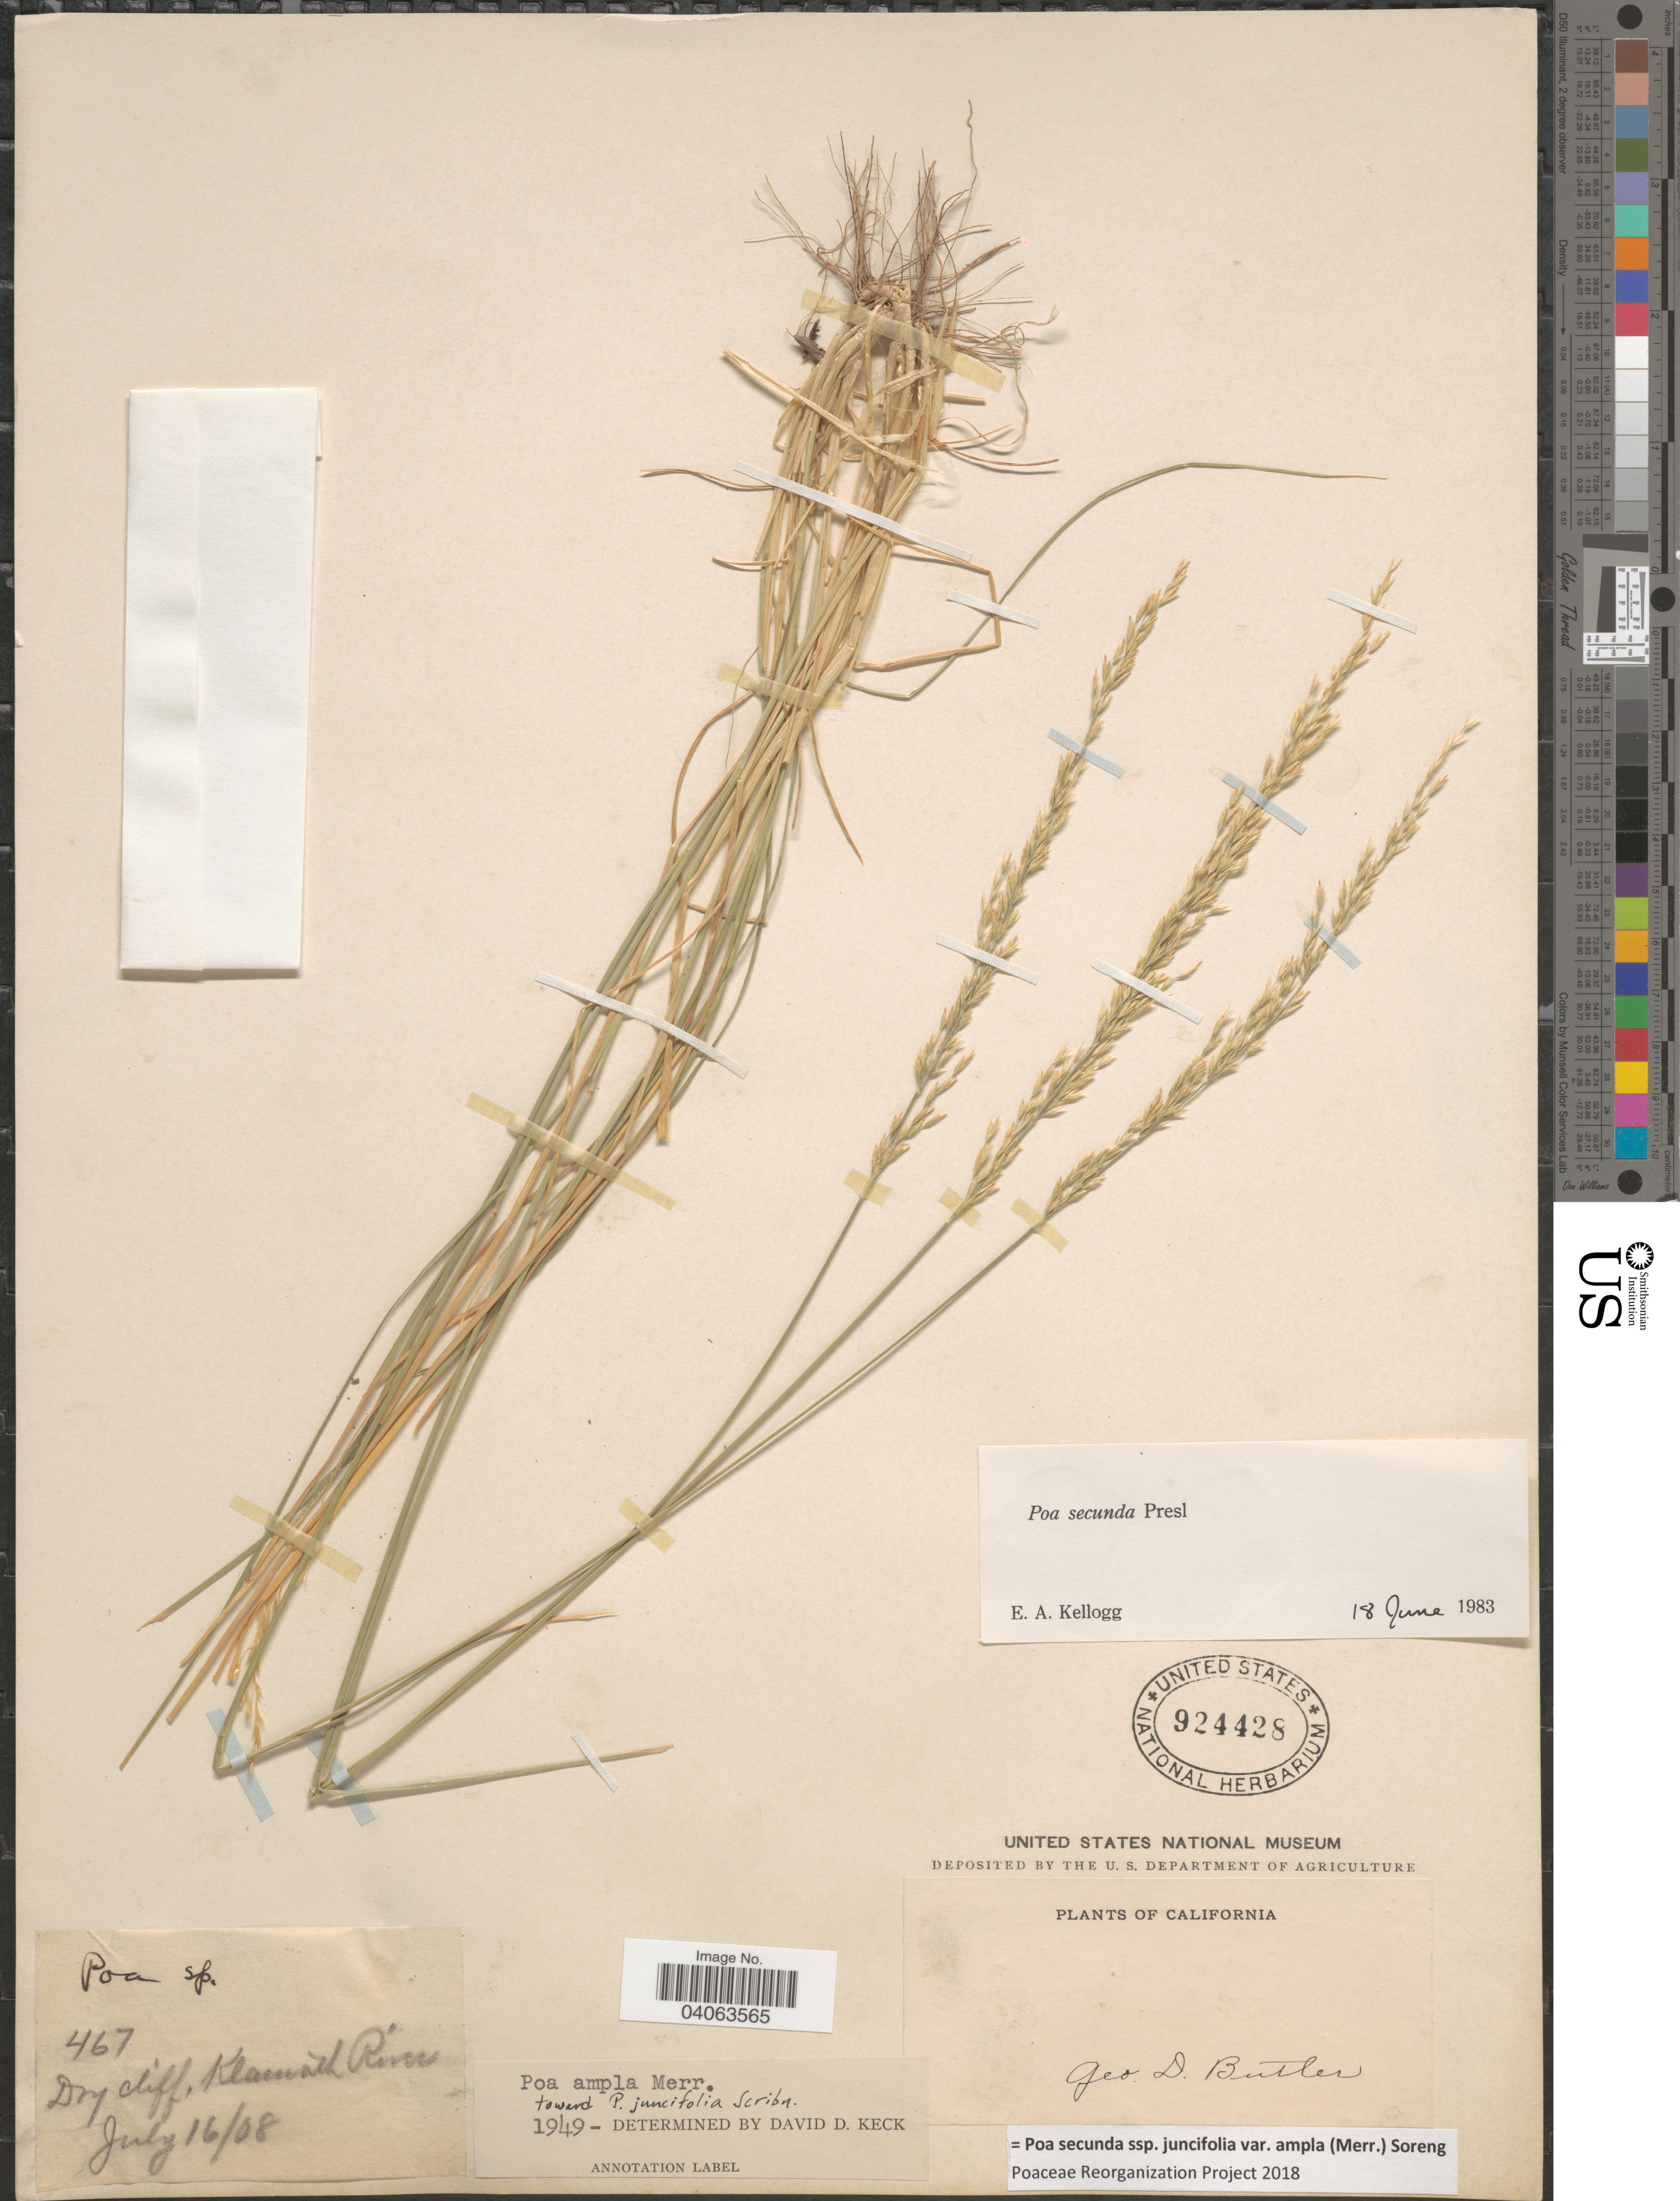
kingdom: Plantae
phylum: Tracheophyta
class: Liliopsida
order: Poales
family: Poaceae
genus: Poa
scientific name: Poa secunda subsp. juncifolia var. ampla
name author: (Merr.) Soreng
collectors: G. D. Butler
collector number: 467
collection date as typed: Transcribed d/m/y: 16/7/8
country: United States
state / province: California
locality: Klamath River.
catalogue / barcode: US 924428